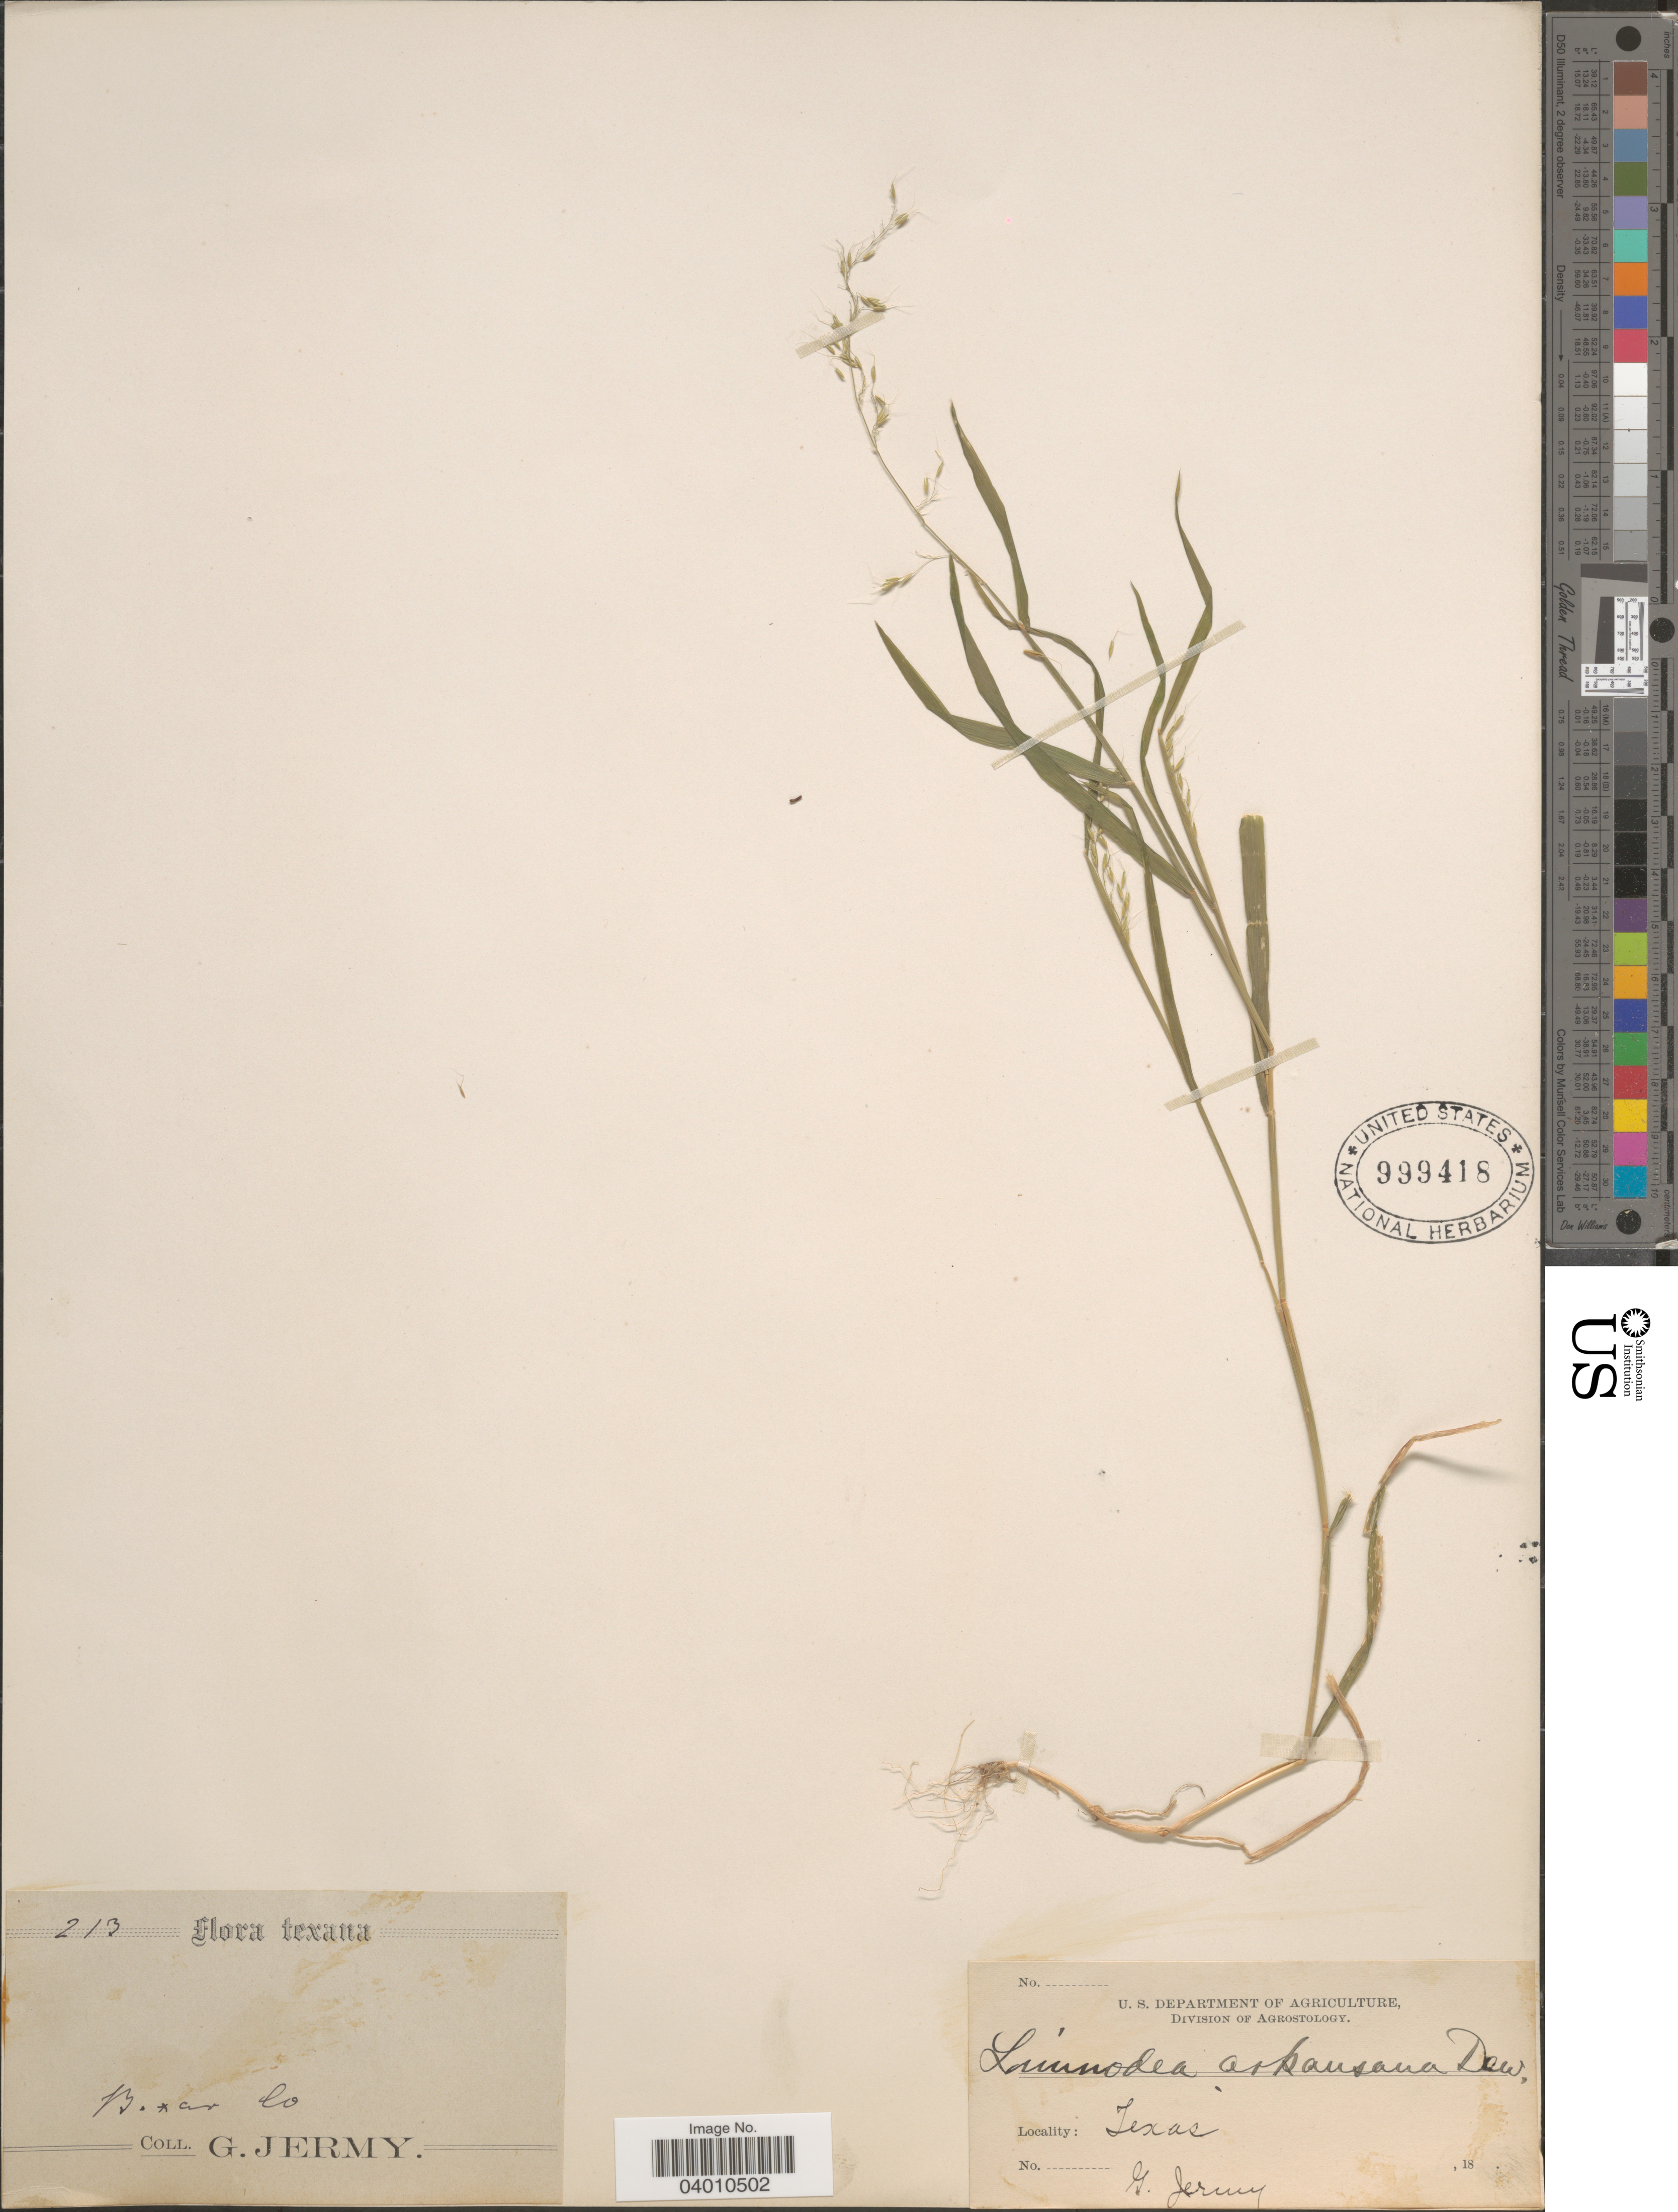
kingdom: Plantae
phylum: Tracheophyta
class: Liliopsida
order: Poales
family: Poaceae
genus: Limnodea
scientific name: Limnodea arkansana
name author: (Nutt.) L.H. Dewey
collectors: G. Jermy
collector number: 213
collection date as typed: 18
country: United States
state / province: Texas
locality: Bexar Co.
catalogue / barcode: US 999418